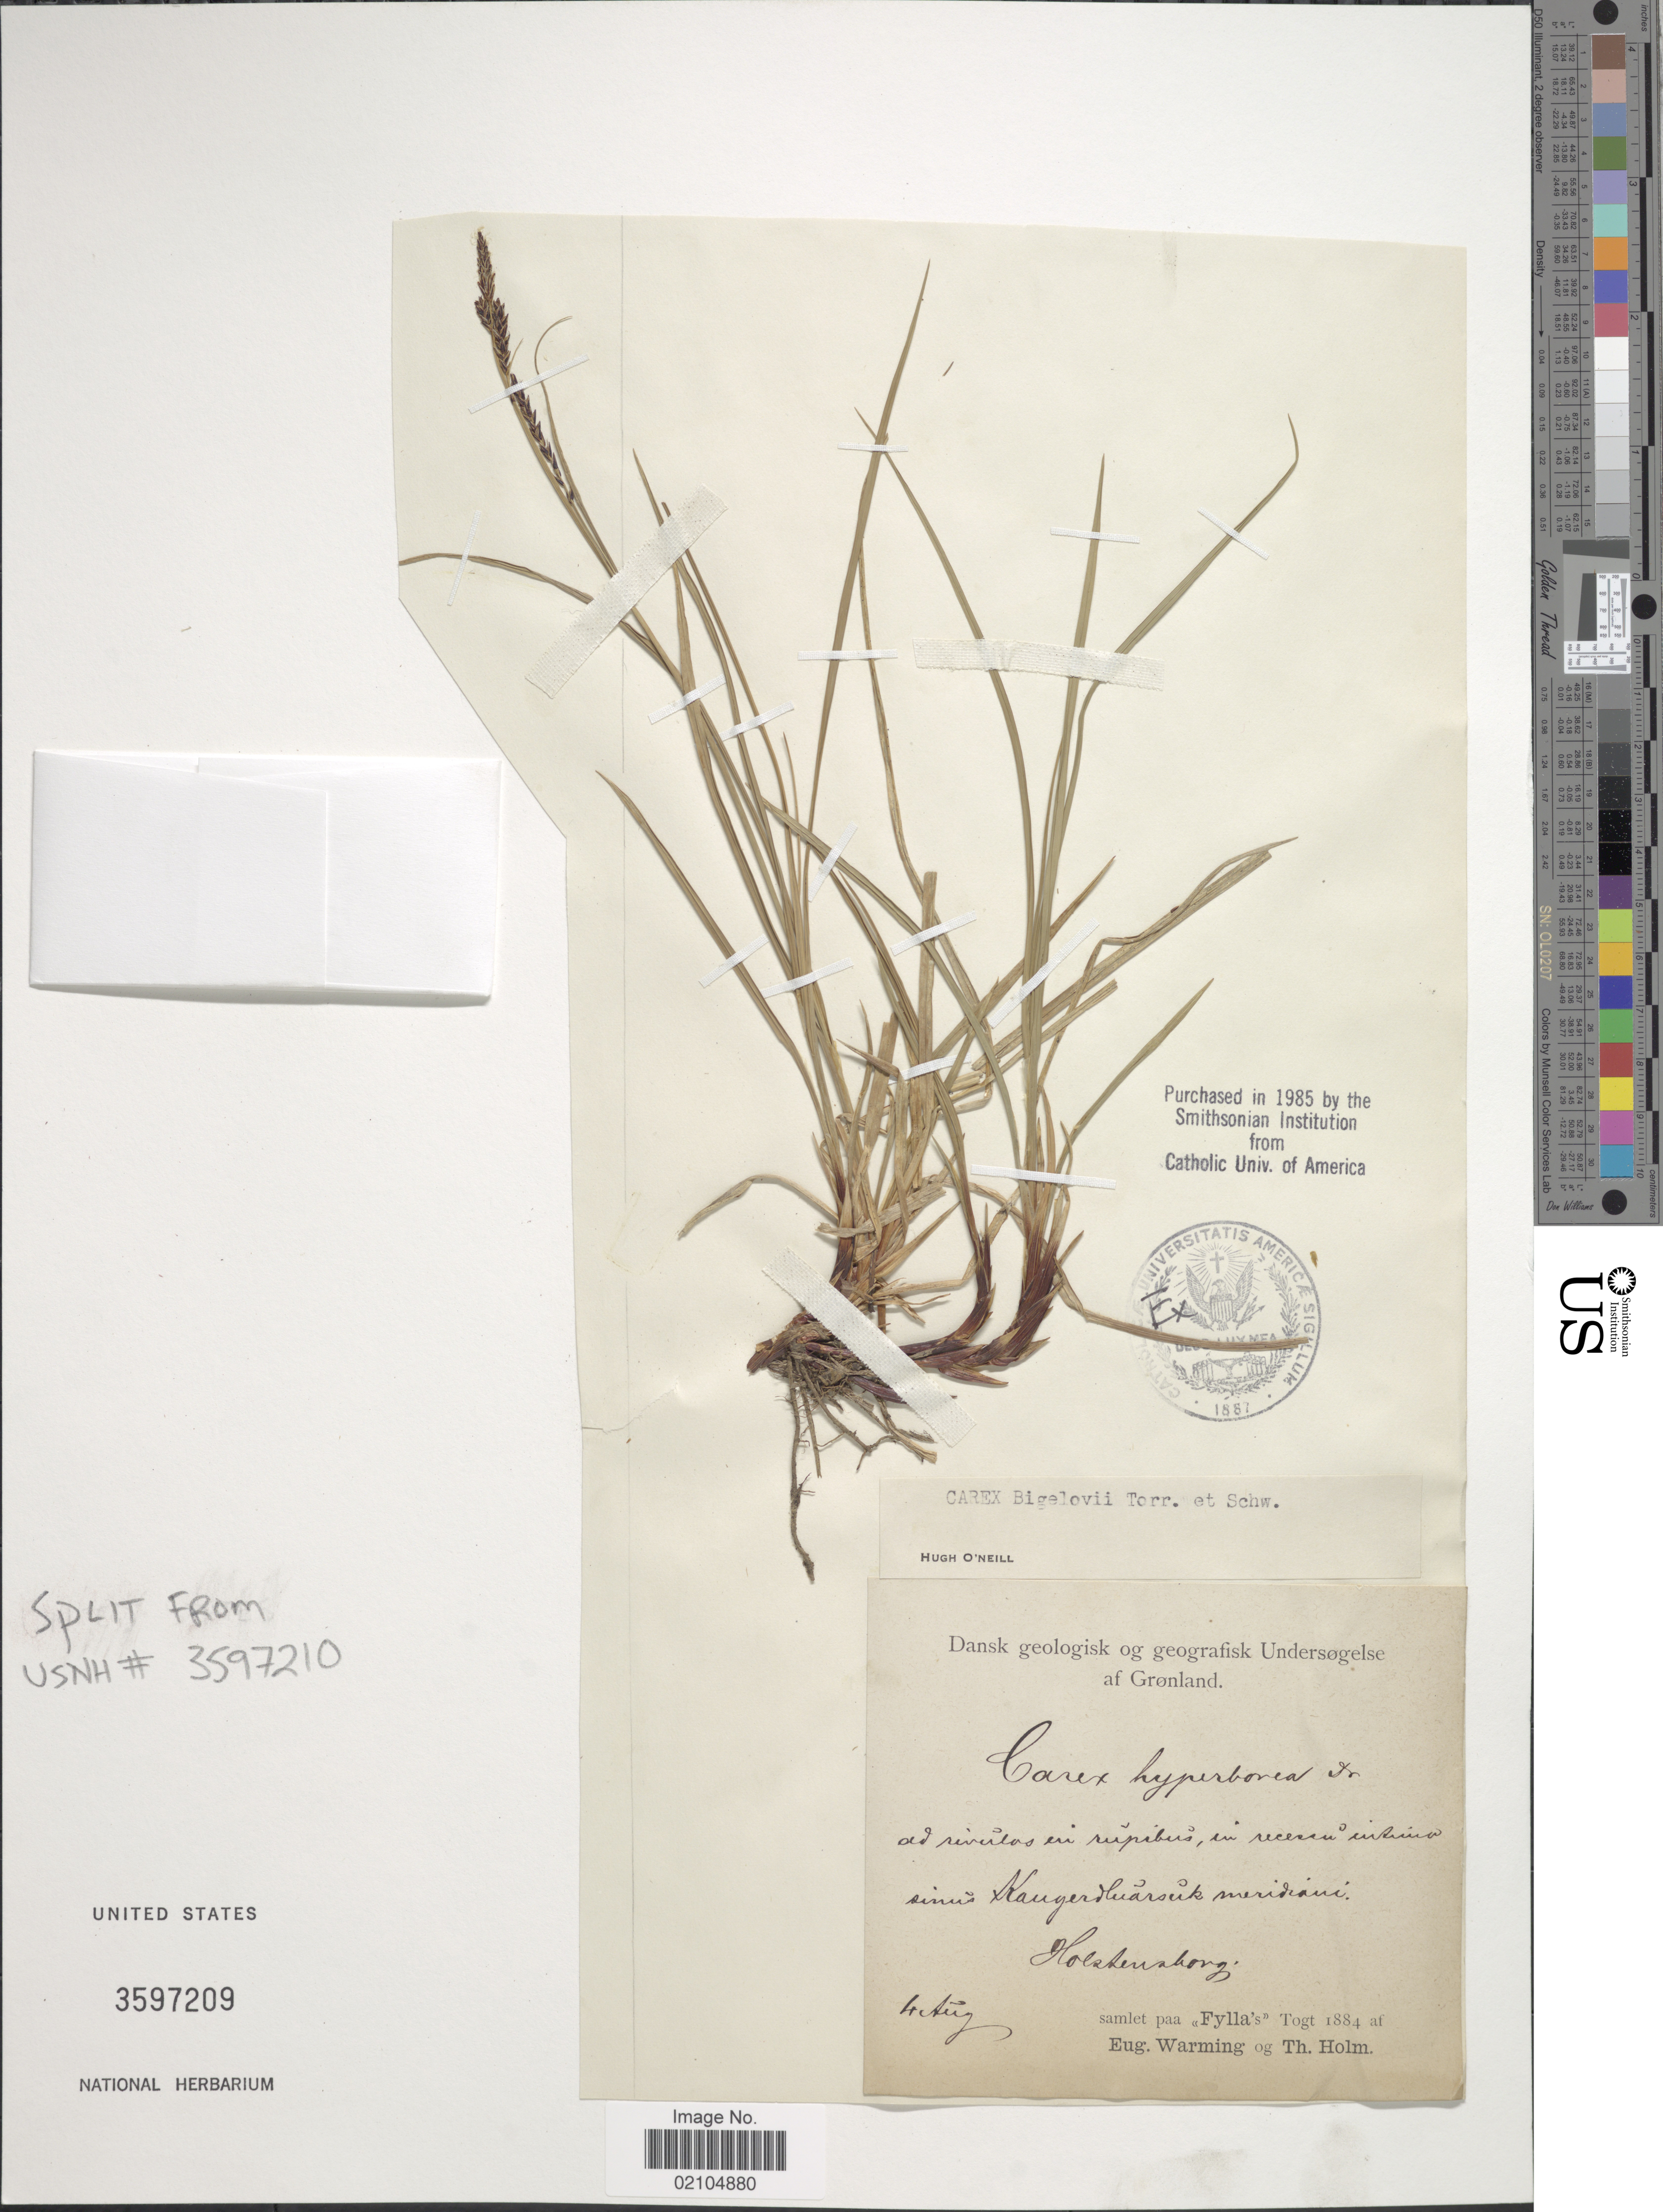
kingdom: Plantae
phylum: Tracheophyta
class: Liliopsida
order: Poales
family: Cyperaceae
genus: Carex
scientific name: Carex bigelowii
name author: Torr. ex Schwein.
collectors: E. Warming & T. Holm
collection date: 1884-08-04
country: Greenland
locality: Grønland, Kangerlussuak meridiani, Holsteinsborg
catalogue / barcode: US 3597209